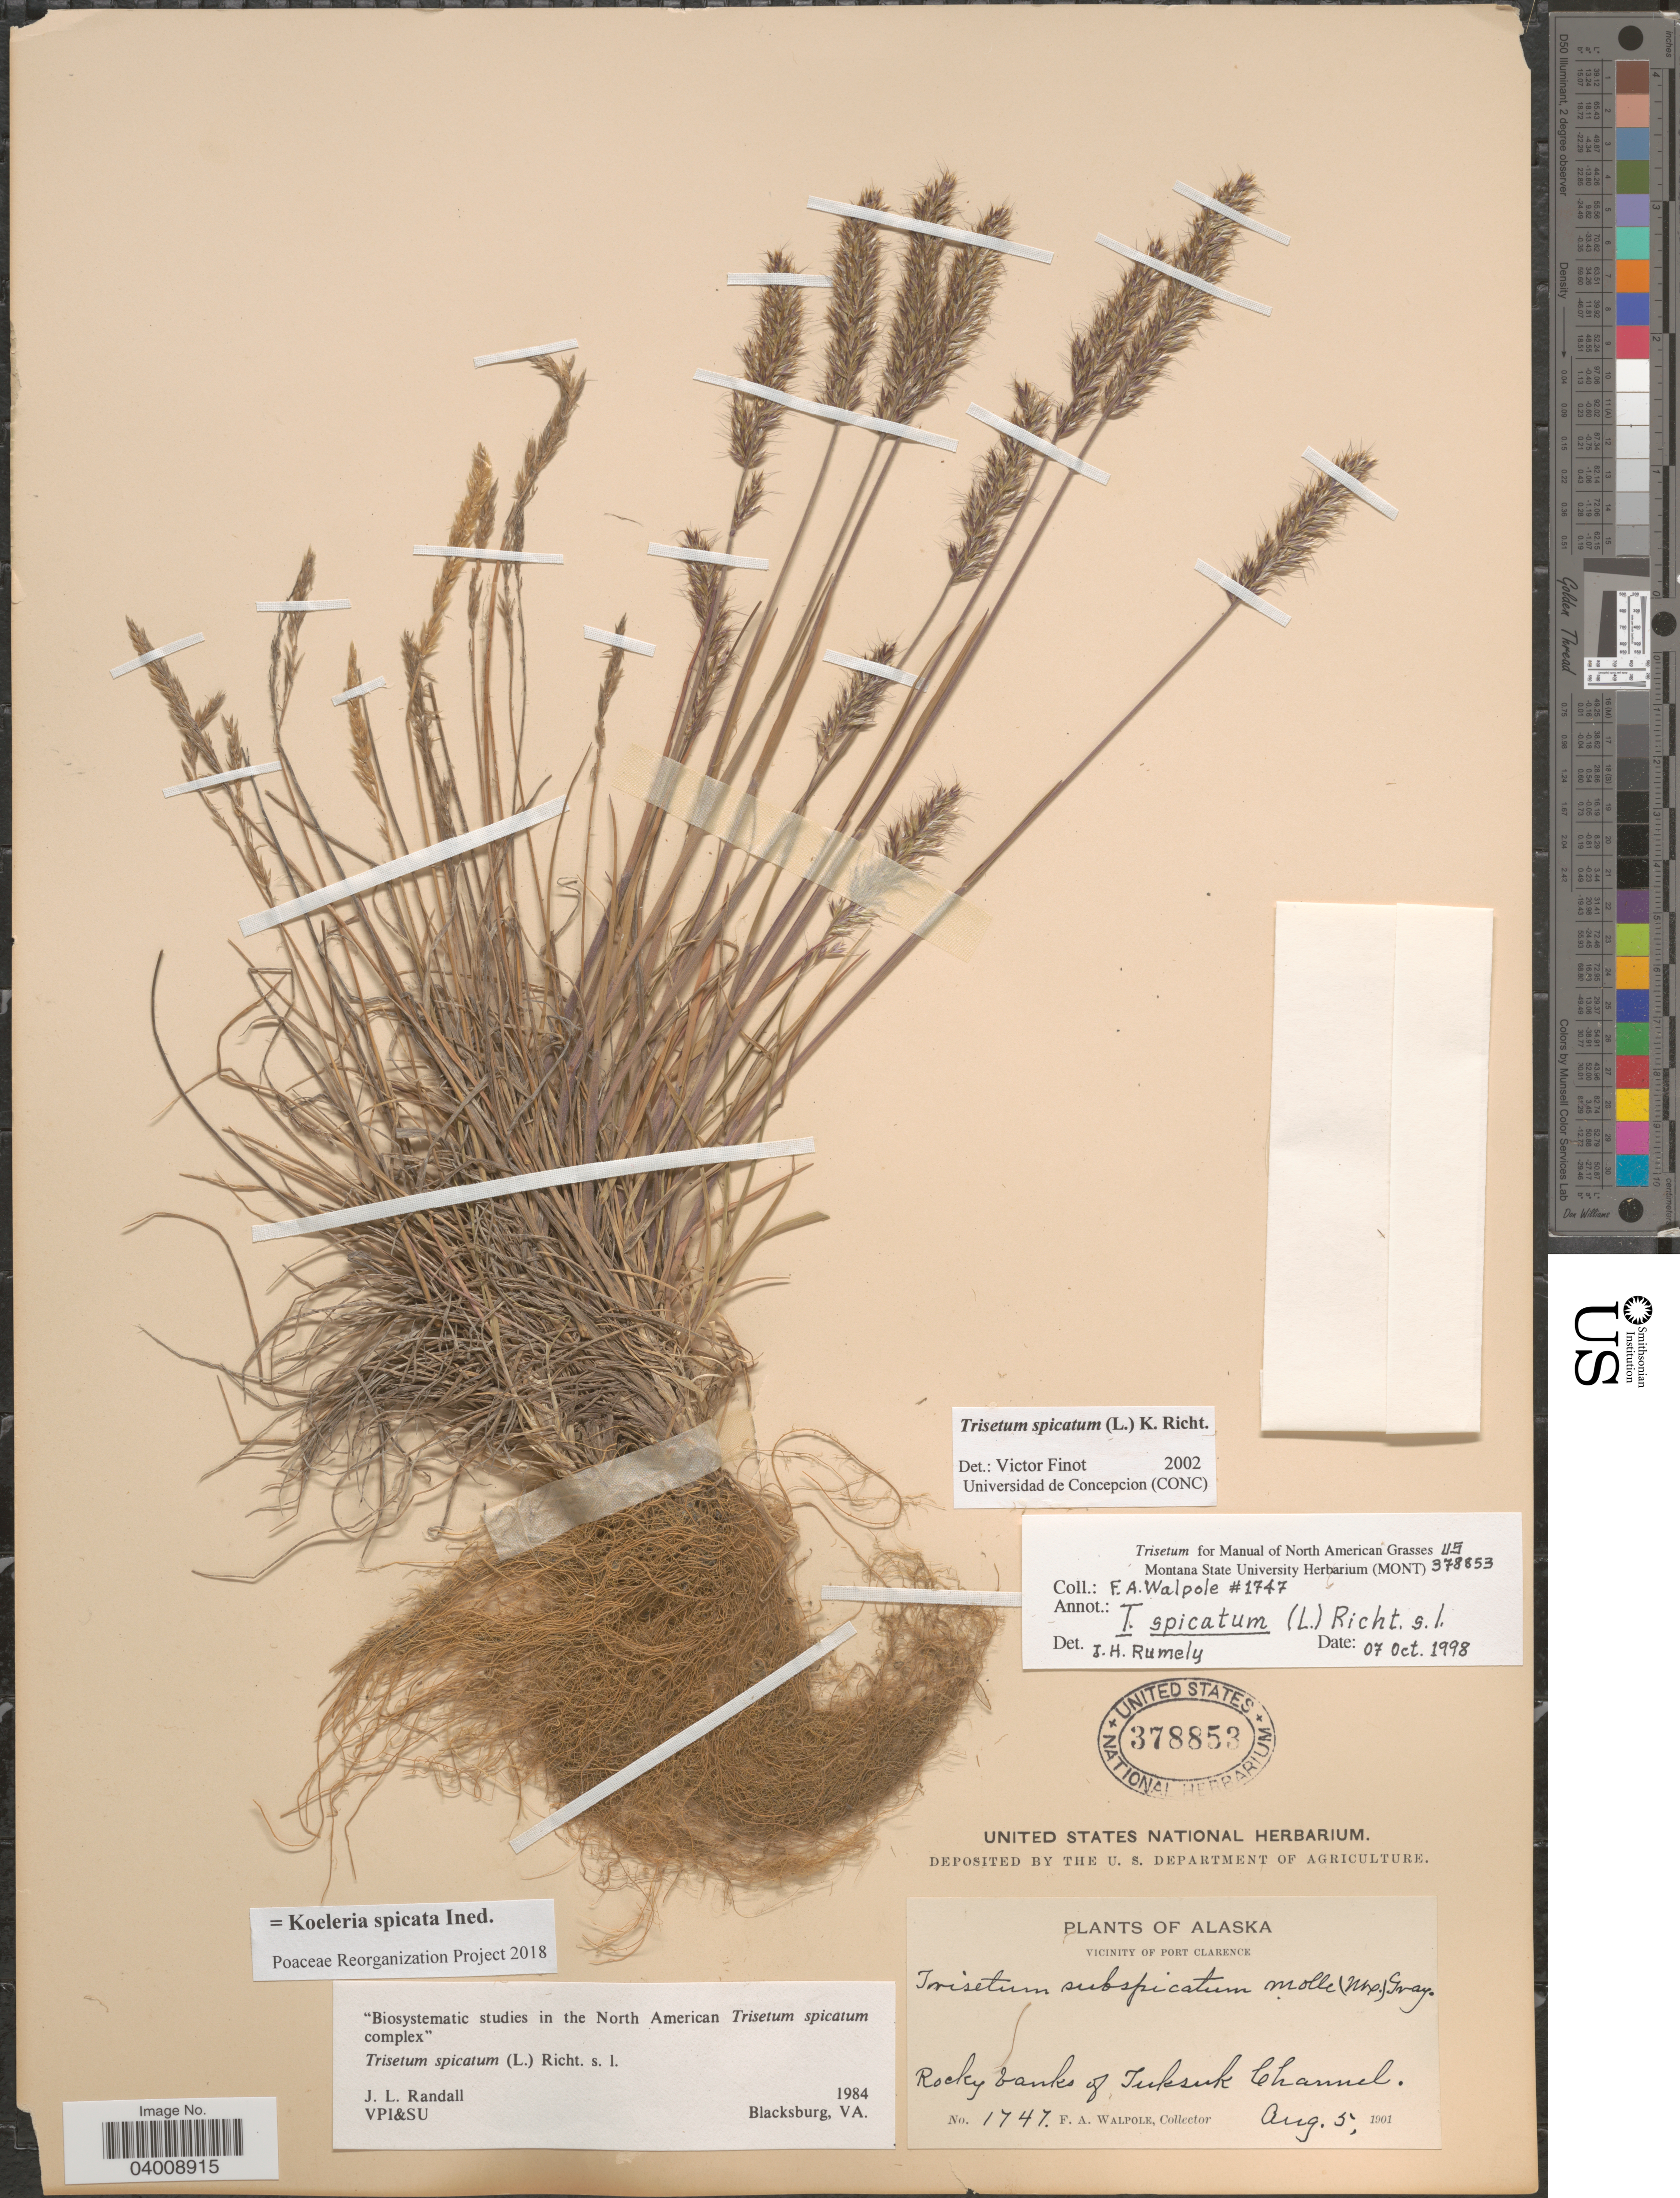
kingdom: Plantae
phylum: Tracheophyta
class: Liliopsida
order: Poales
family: Poaceae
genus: Koeleria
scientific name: Koeleria spicata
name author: (L.) Barberá et al.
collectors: F. Walpole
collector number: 1747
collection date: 1901-08-05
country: United States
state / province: Alaska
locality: Vicinity of Fort Clarence. Rocky banks of Tuksuk Channel.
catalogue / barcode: US 378853